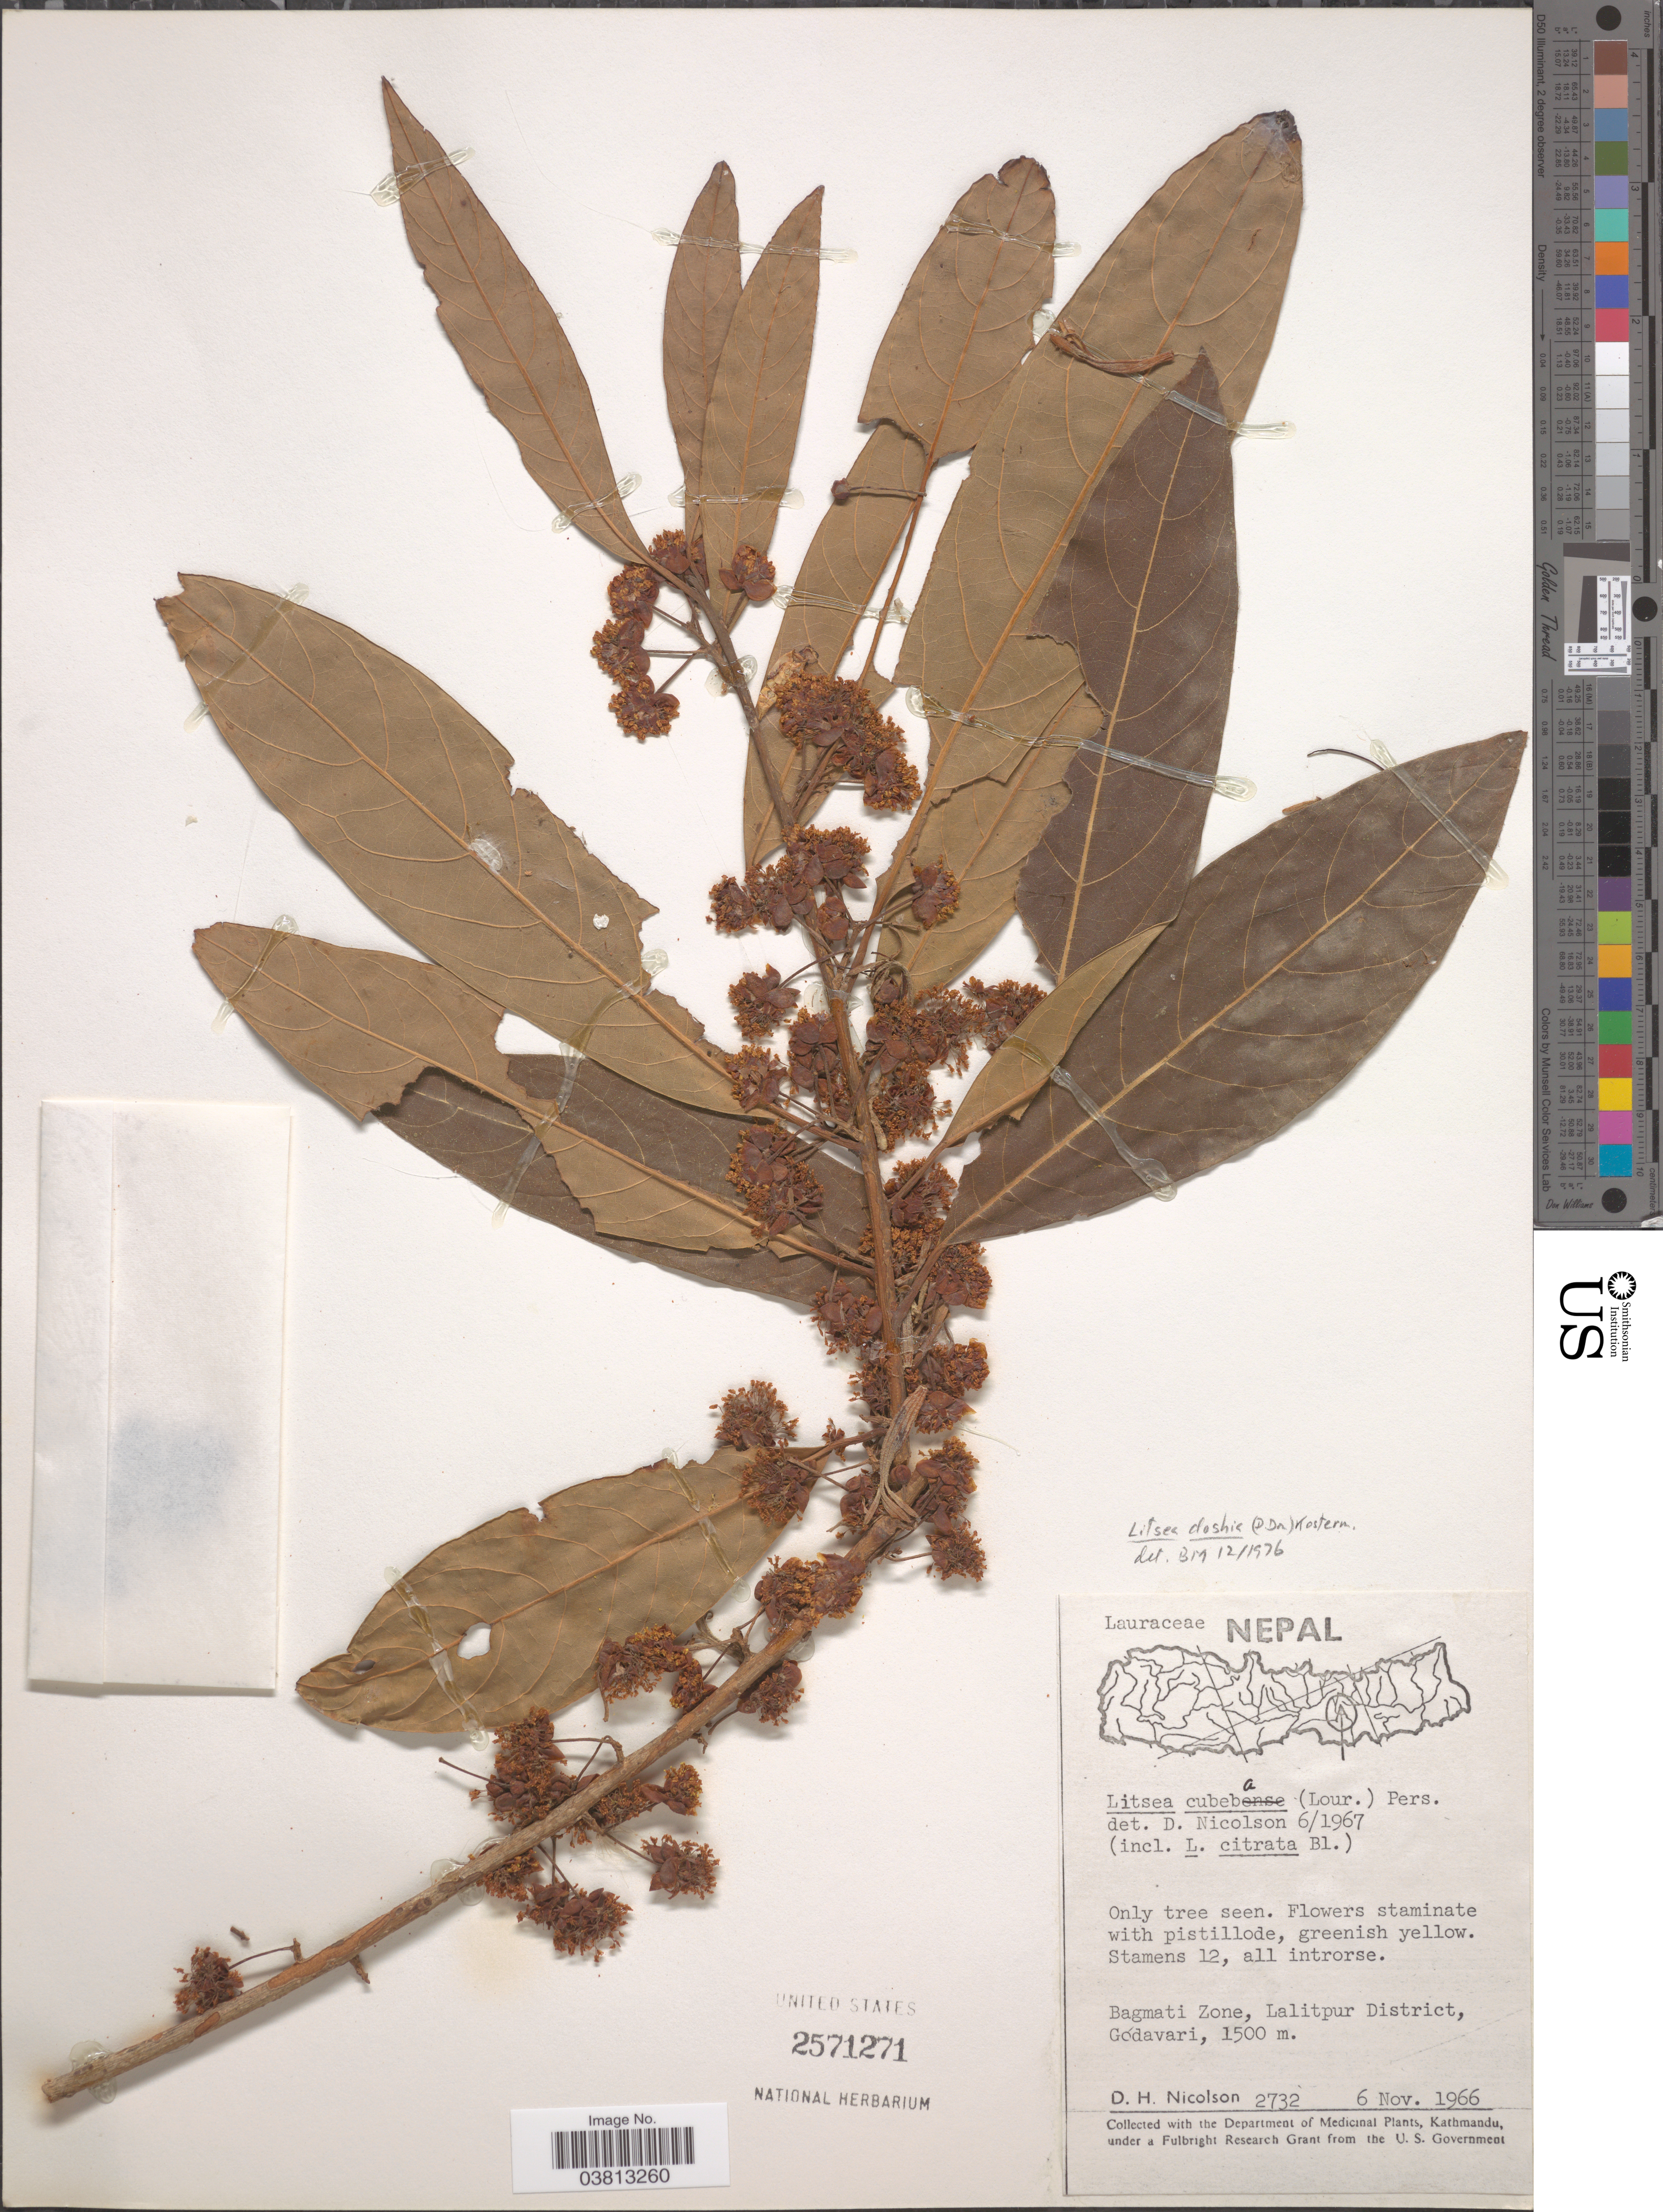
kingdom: Plantae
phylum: Tracheophyta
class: Magnoliopsida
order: Laurales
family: Lauraceae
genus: Litsea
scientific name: Litsea doshia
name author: (D. Don) Kosterm.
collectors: D. H. Nicolson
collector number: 2732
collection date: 1966-11-06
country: Nepal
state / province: Bagmati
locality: Bagmati Zone, Lalitpur District, Godavari.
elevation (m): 1500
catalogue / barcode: US 2571271